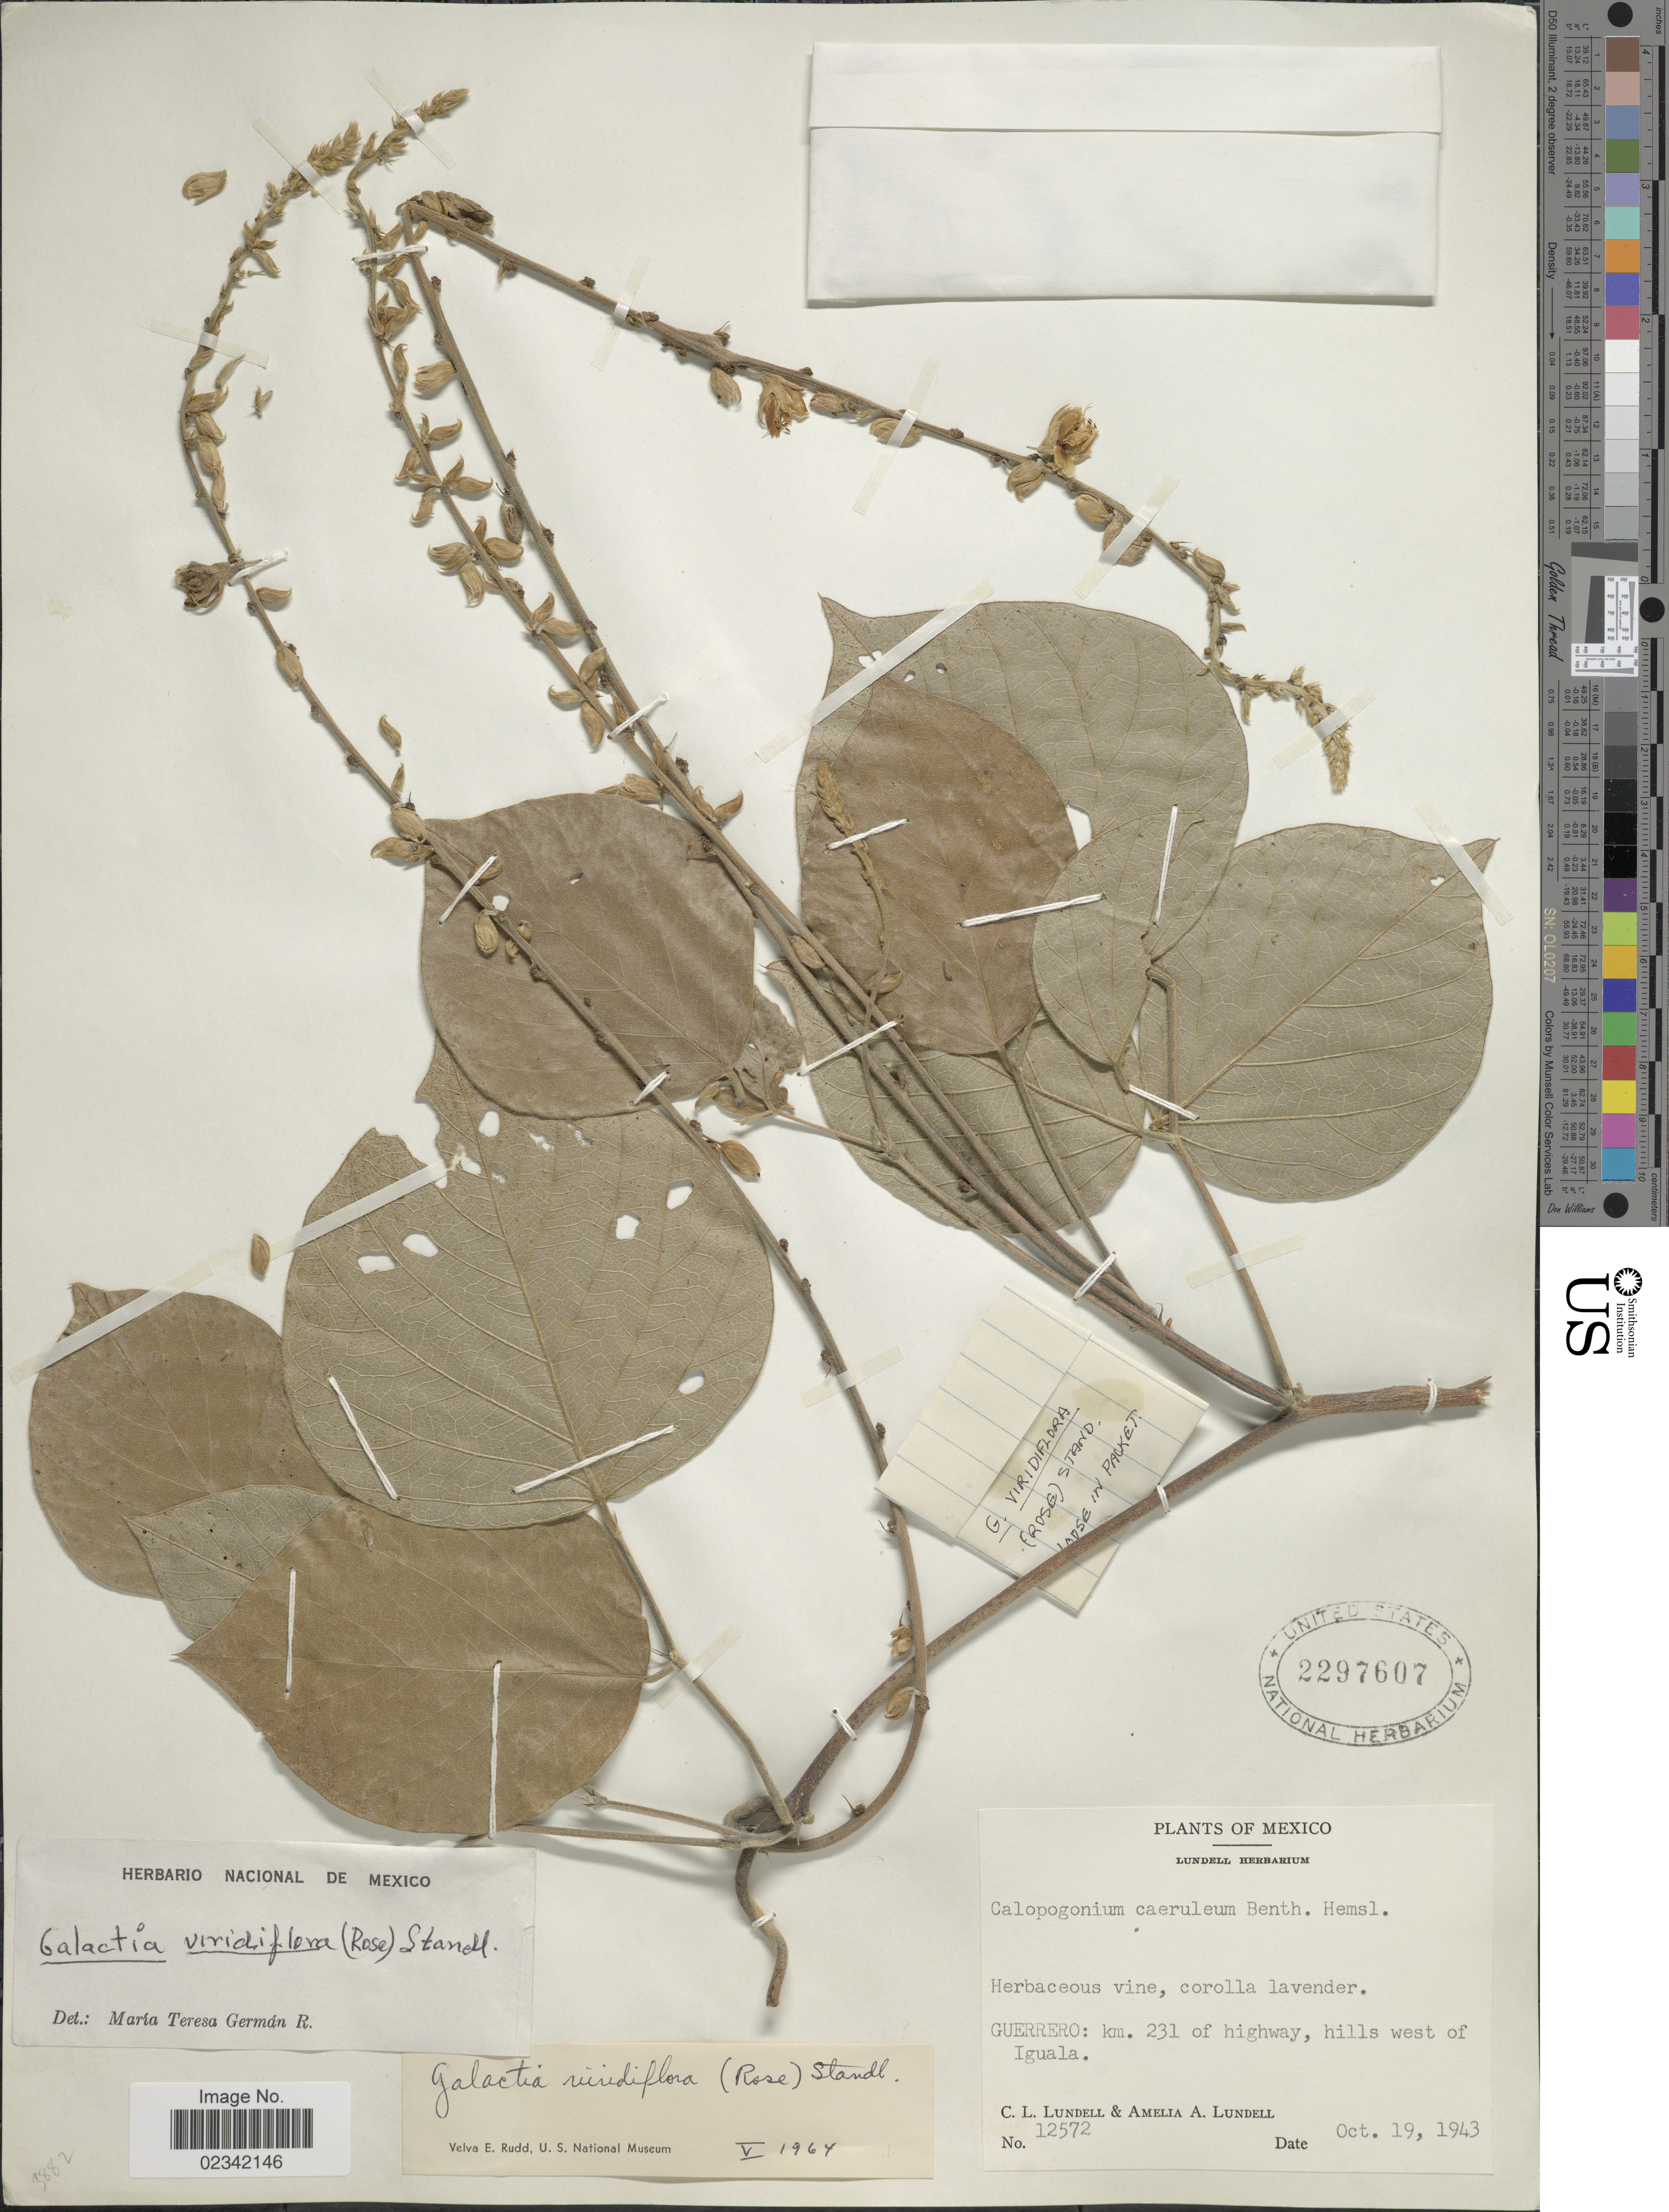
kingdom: Plantae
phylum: Tracheophyta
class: Magnoliopsida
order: Fabales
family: Fabaceae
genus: Lackeya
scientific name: Lackeya viridiflora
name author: (Rose) L.P. Queiroz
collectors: C. L. Lundell & A. A. Lundell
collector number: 12572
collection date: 1943-10-19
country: Mexico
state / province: Guerrero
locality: Guerrero: km. 231 of highway, hills west of Iguala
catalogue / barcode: US 2297607